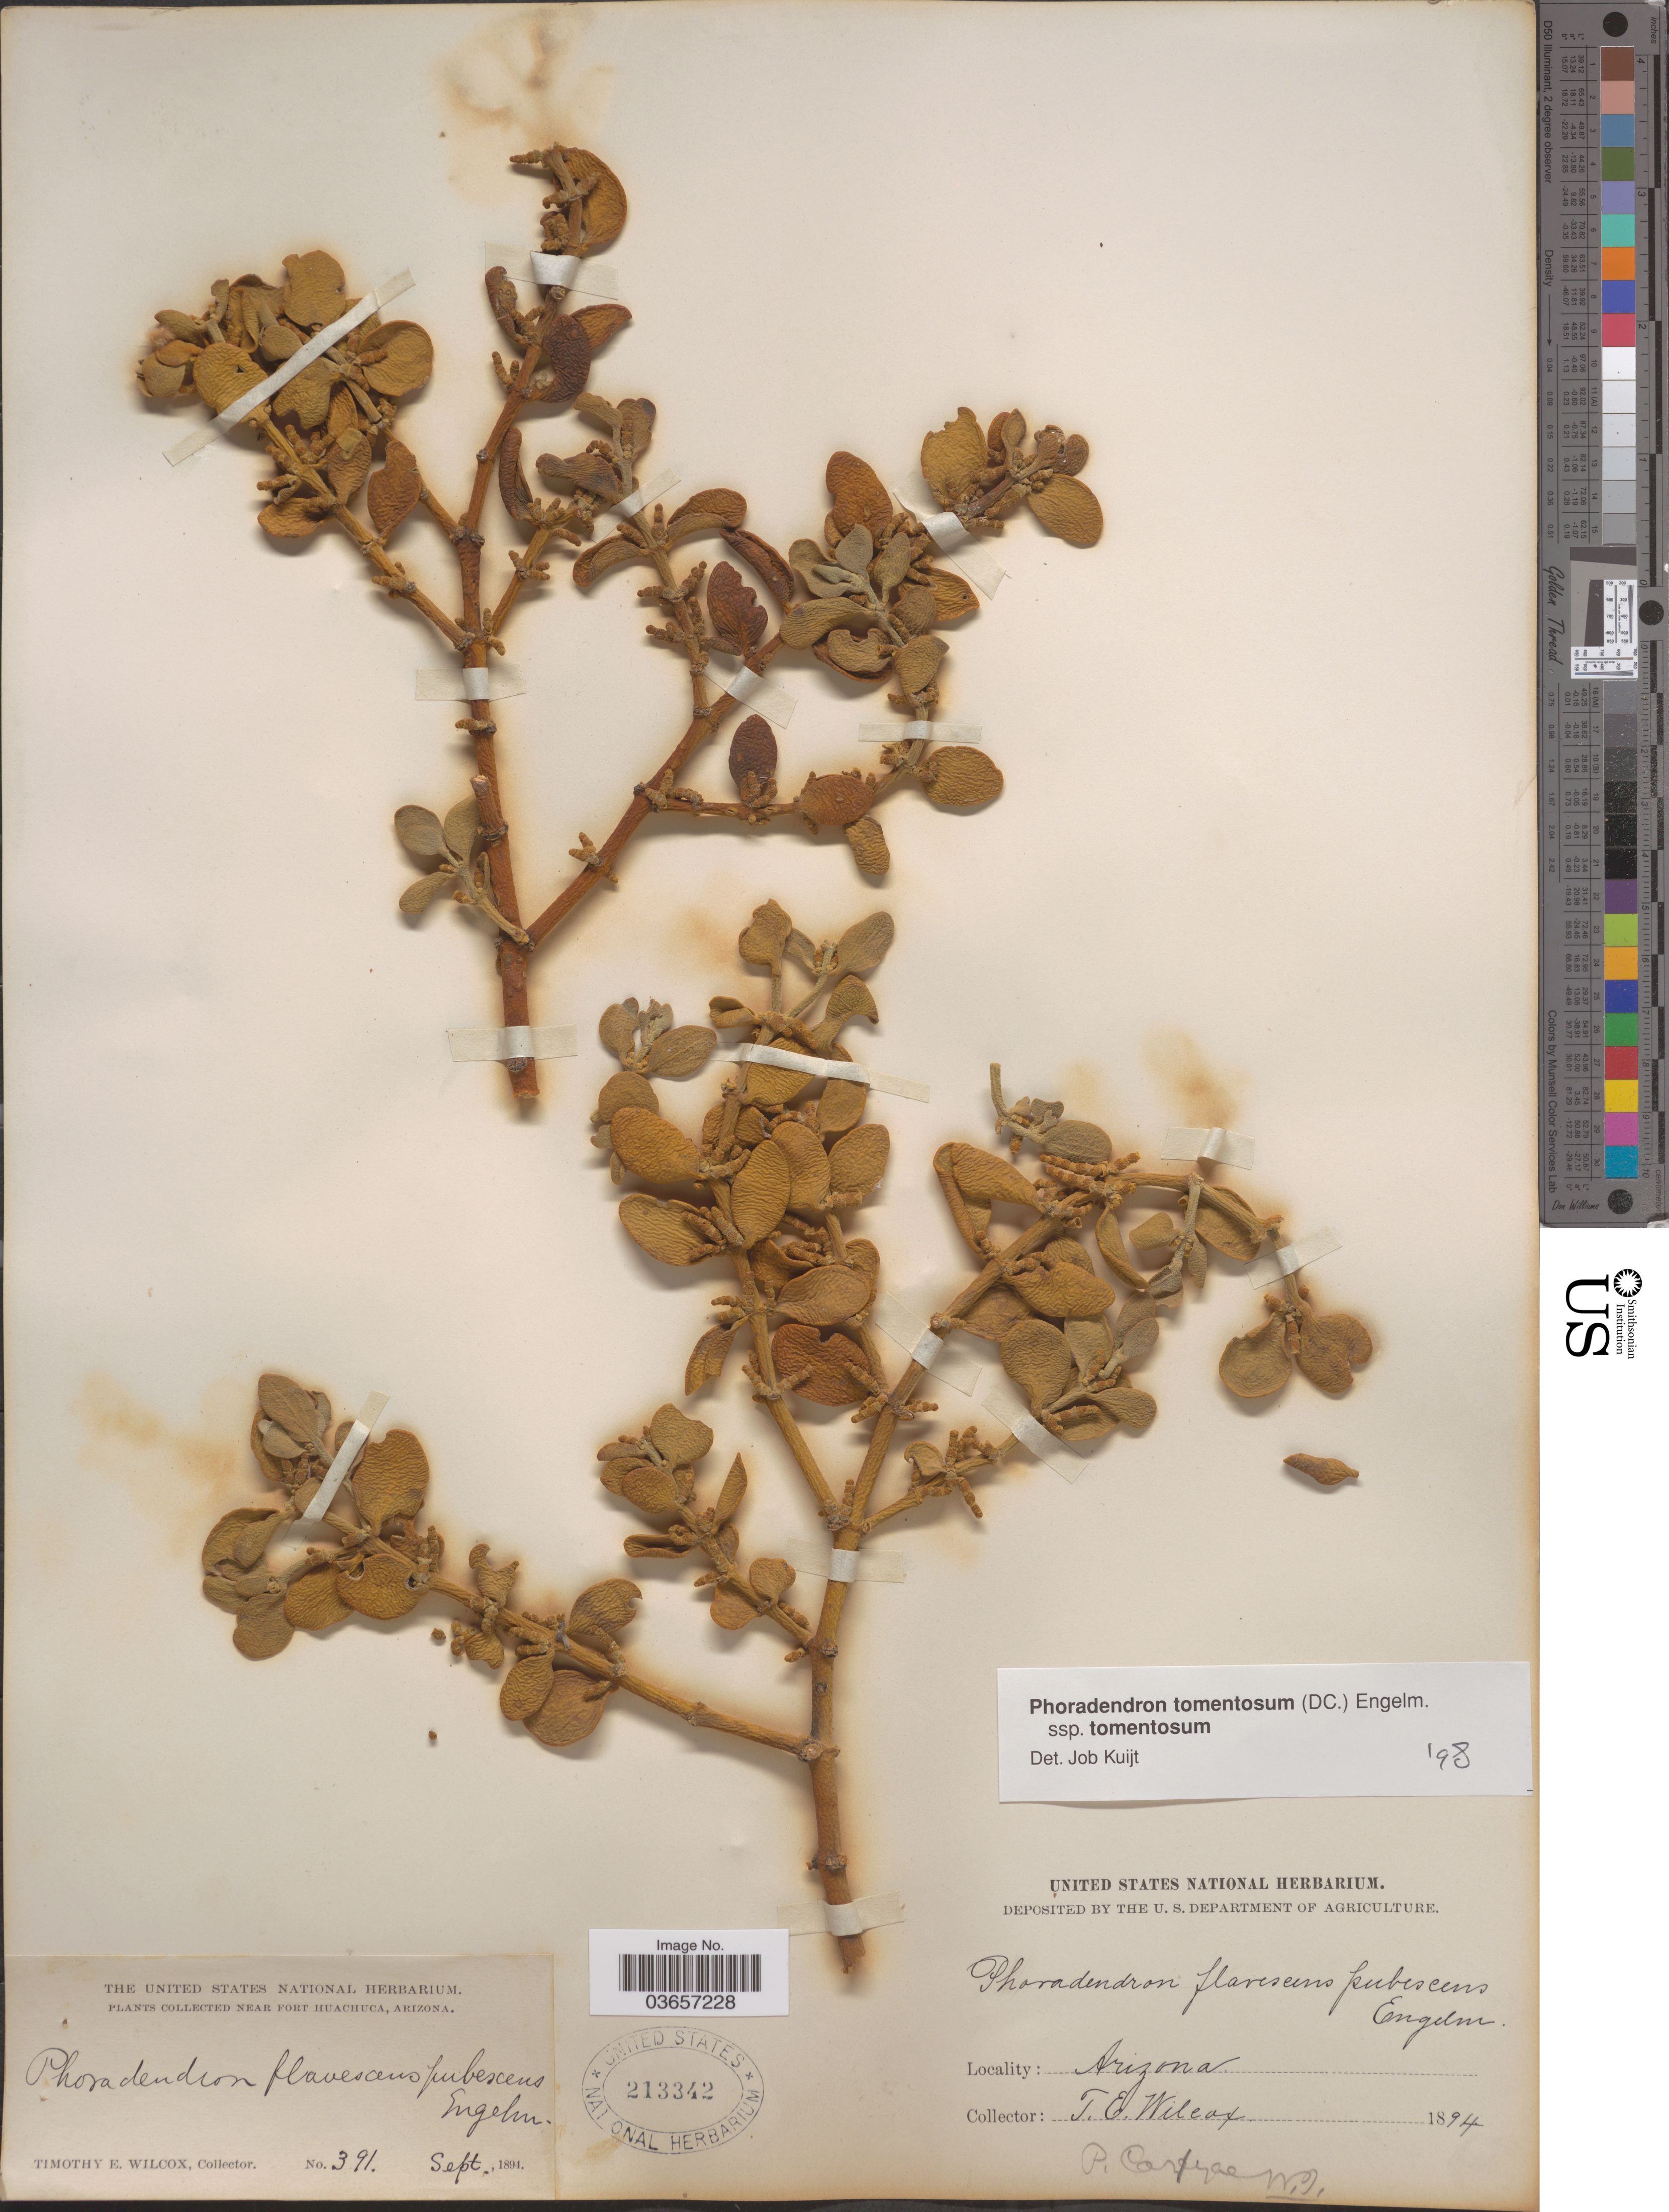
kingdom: Plantae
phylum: Tracheophyta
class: Magnoliopsida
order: Santalales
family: Viscaceae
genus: Phoradendron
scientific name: Phoradendron tomentosum subsp. tomentosum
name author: DC.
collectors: T. E. Wilcox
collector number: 391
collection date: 1894-09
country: United States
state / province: Arizona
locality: Near Fort Huachuca.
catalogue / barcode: US 213342